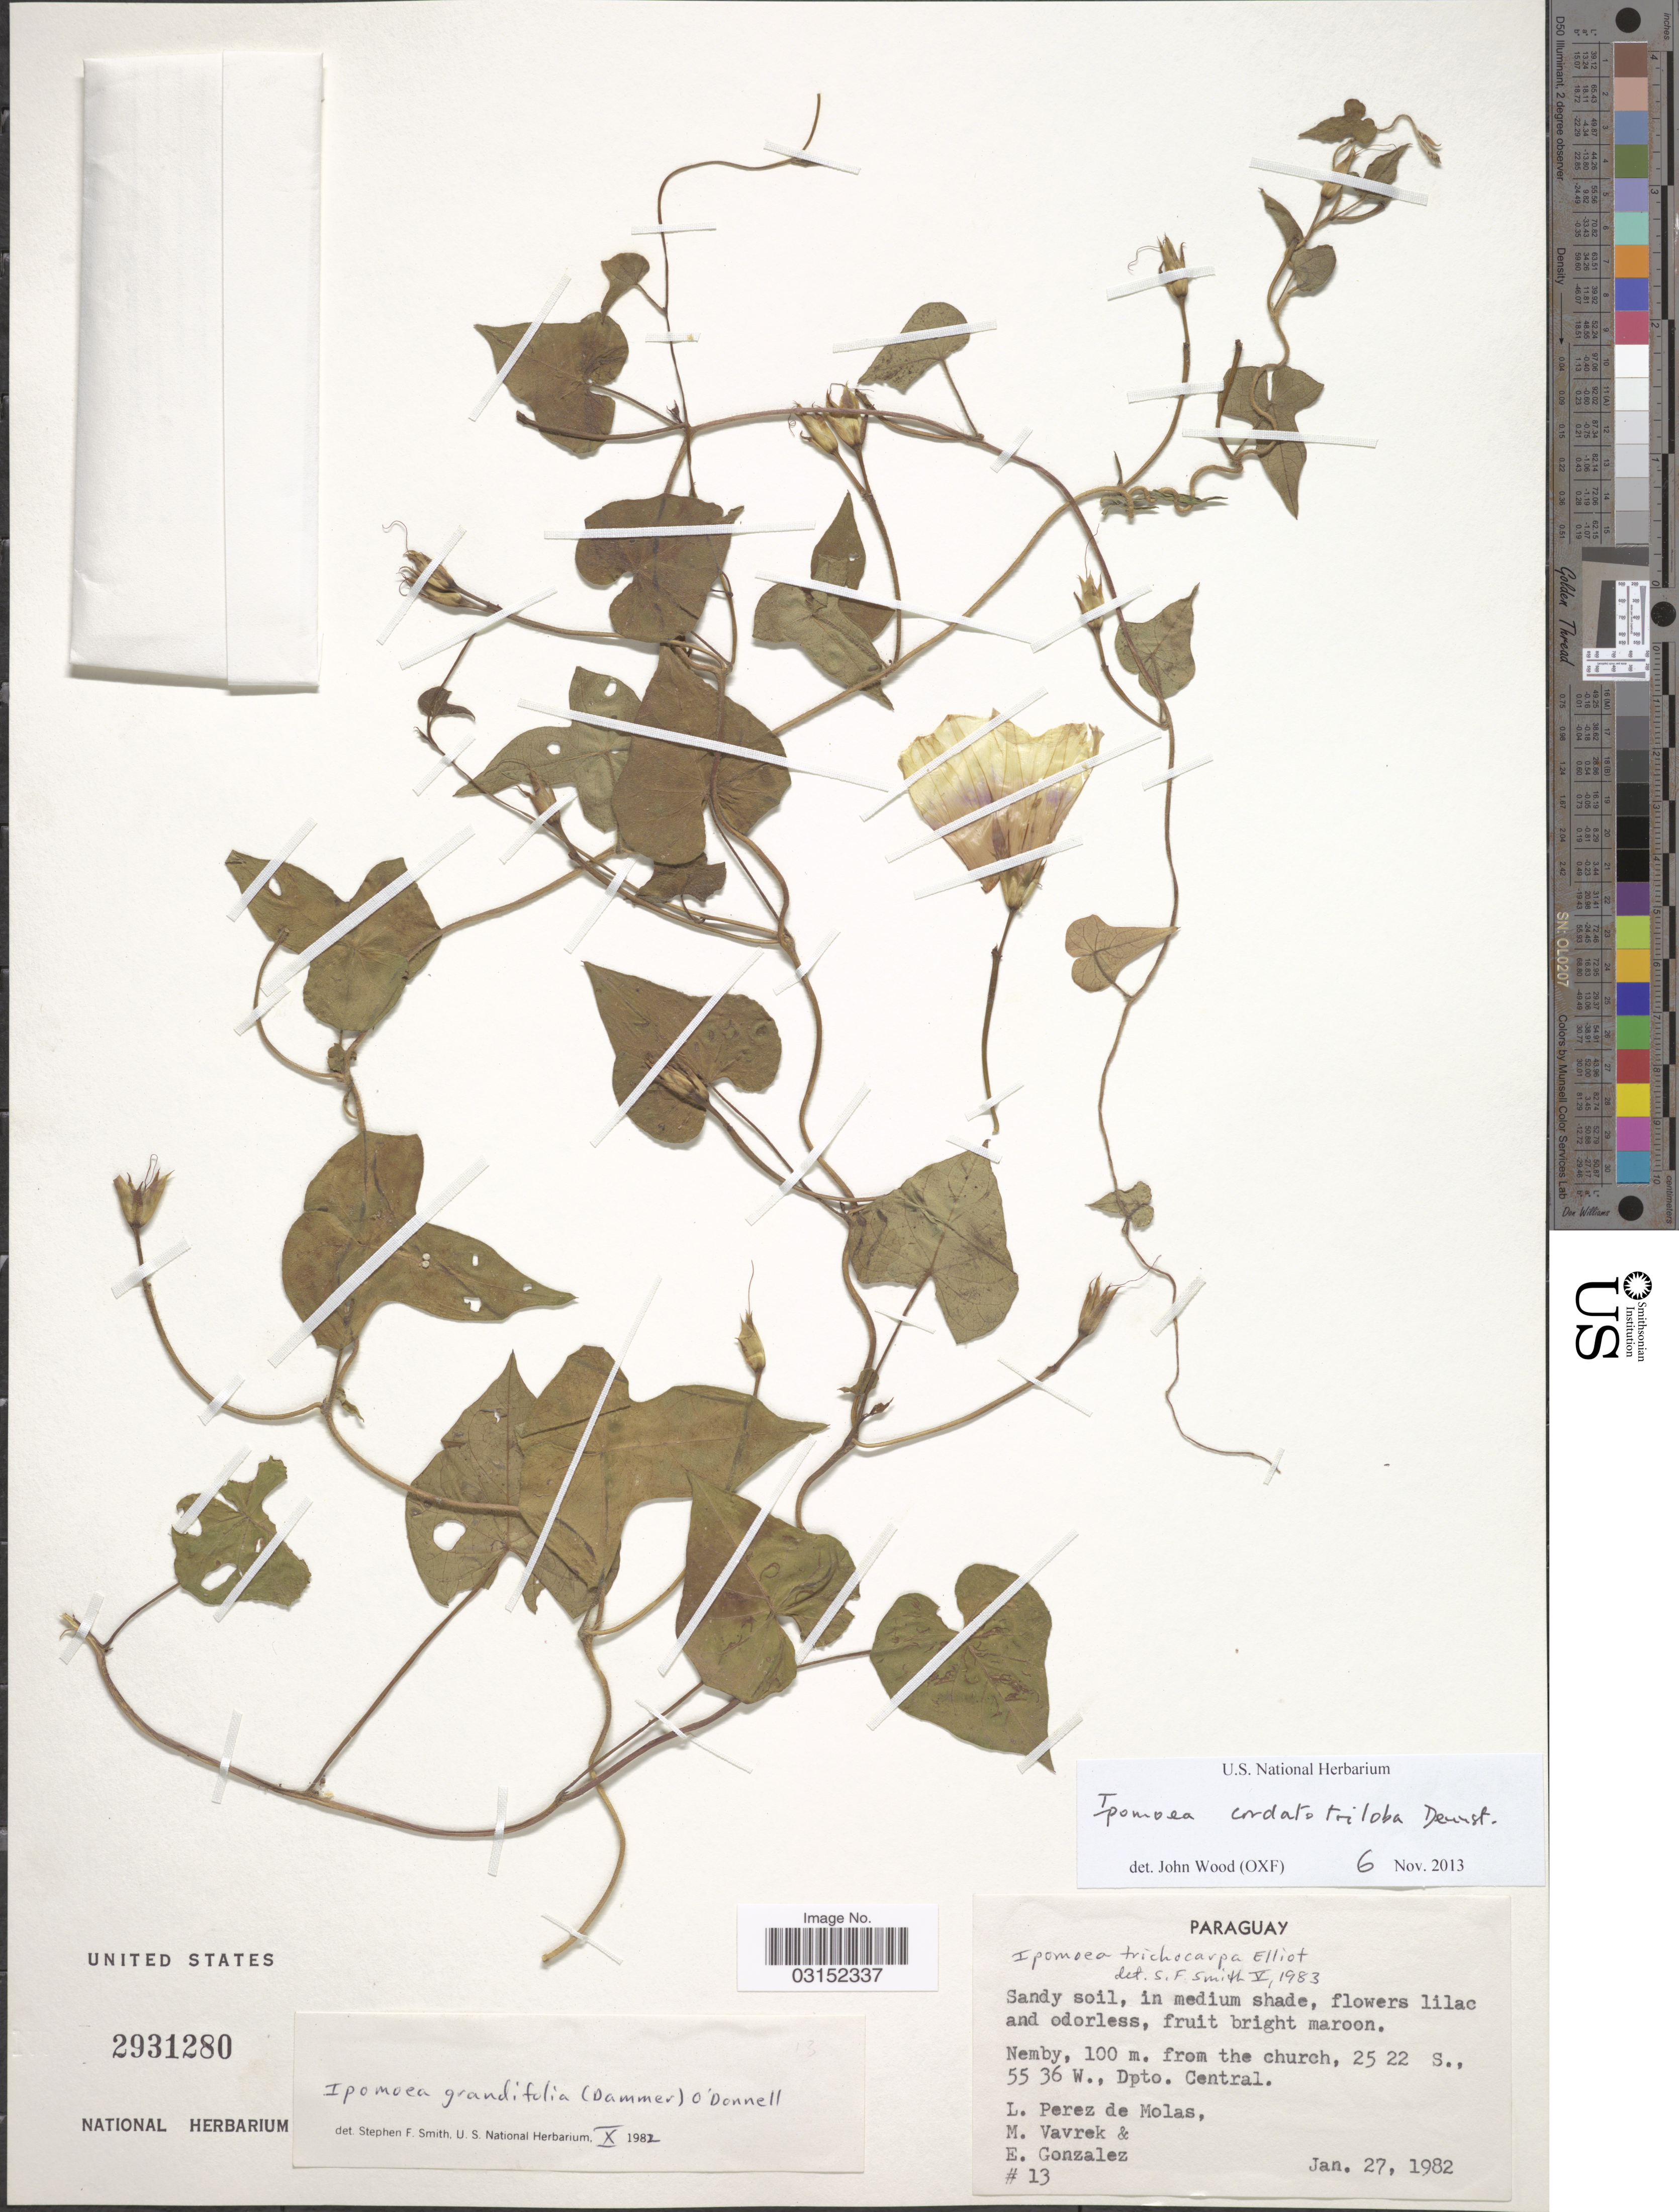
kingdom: Plantae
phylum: Tracheophyta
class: Magnoliopsida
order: Solanales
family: Convolvulaceae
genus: Ipomoea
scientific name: Ipomoea cordatotriloba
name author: Dennst.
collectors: L. Perez de Molas, M. Vavrek & E. Gonzalez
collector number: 13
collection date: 1982-01-27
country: Paraguay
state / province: Central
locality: Nemby, from the church, Dpto. Central.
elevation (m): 100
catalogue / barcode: US 2931280